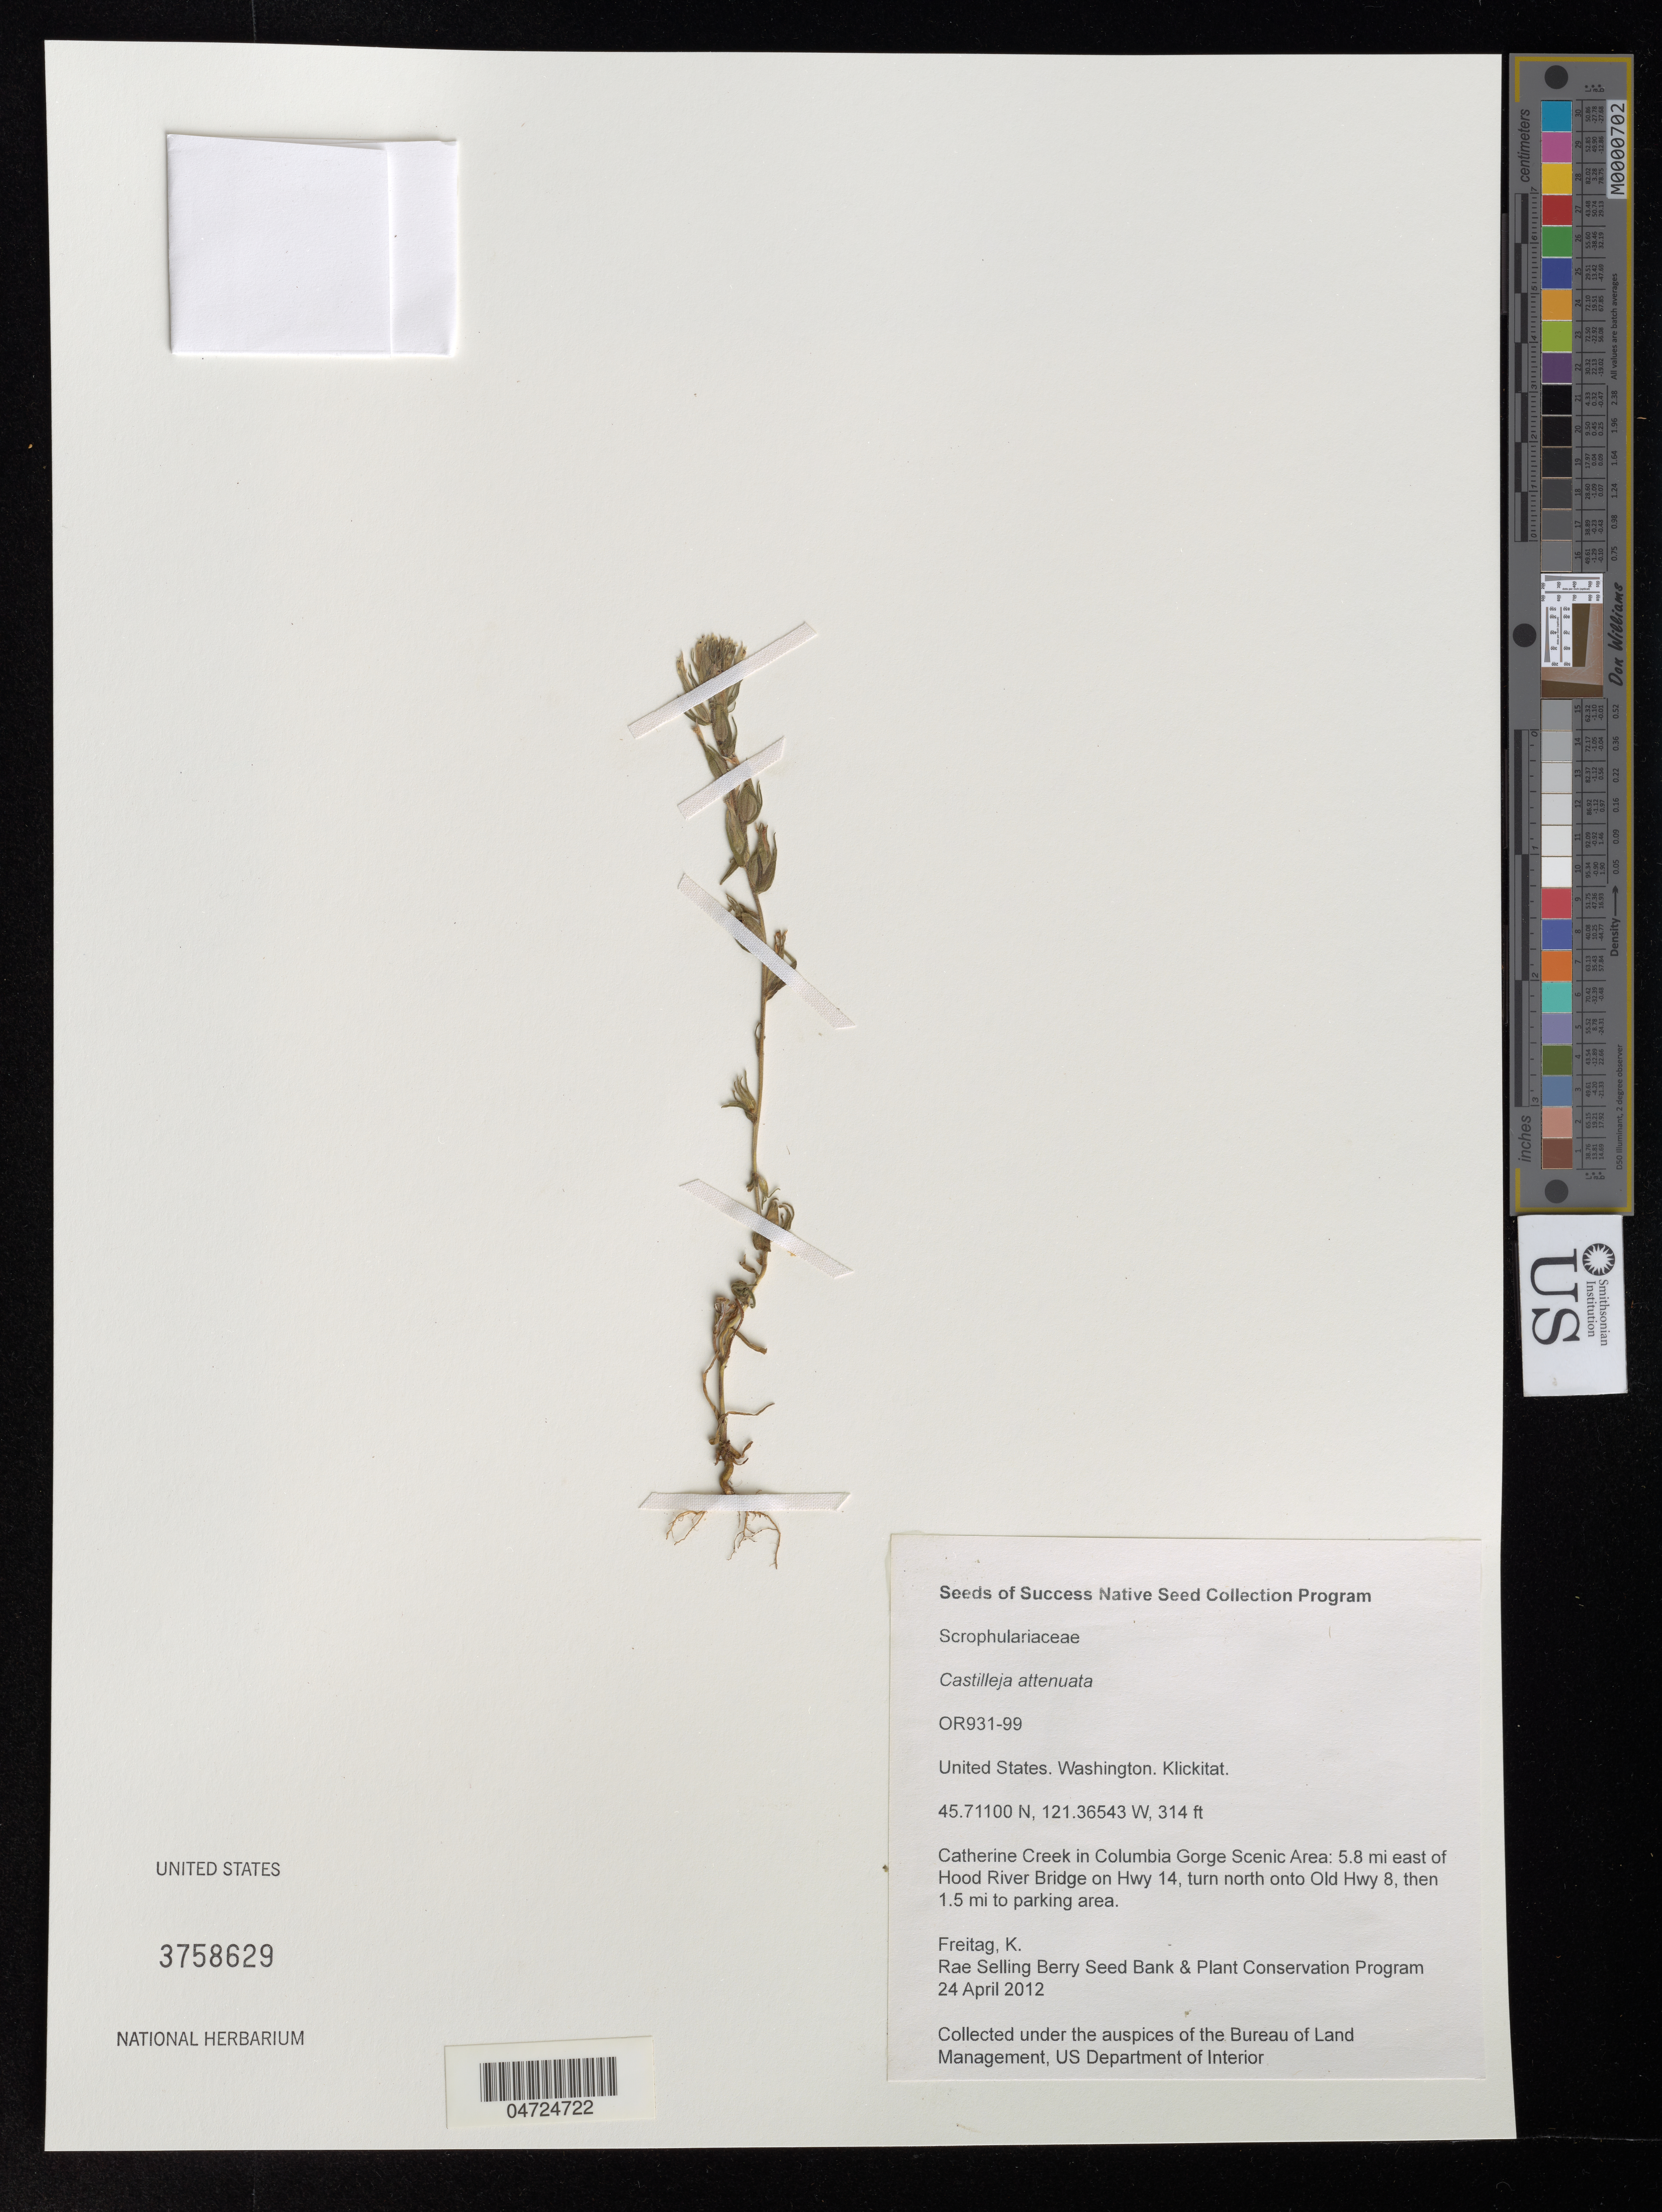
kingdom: Plantae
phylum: Tracheophyta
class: Magnoliopsida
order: Lamiales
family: Orobanchaceae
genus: Castilleja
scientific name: Castilleja attenuata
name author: (A. Gray) T.I. Chuang & Heckard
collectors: K. Freitag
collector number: OR931-99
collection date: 2012-04-24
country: United States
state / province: Washington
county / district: Klickitat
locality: Klickitat. Catherine Creek in Columbia Gorge Scenic Area: 5.8 mi east of Hood River Bridge on Hwy 14, turn north onto Old Hwy 8, then 1.5 mi to parking area.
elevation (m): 96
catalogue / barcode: US 3758629